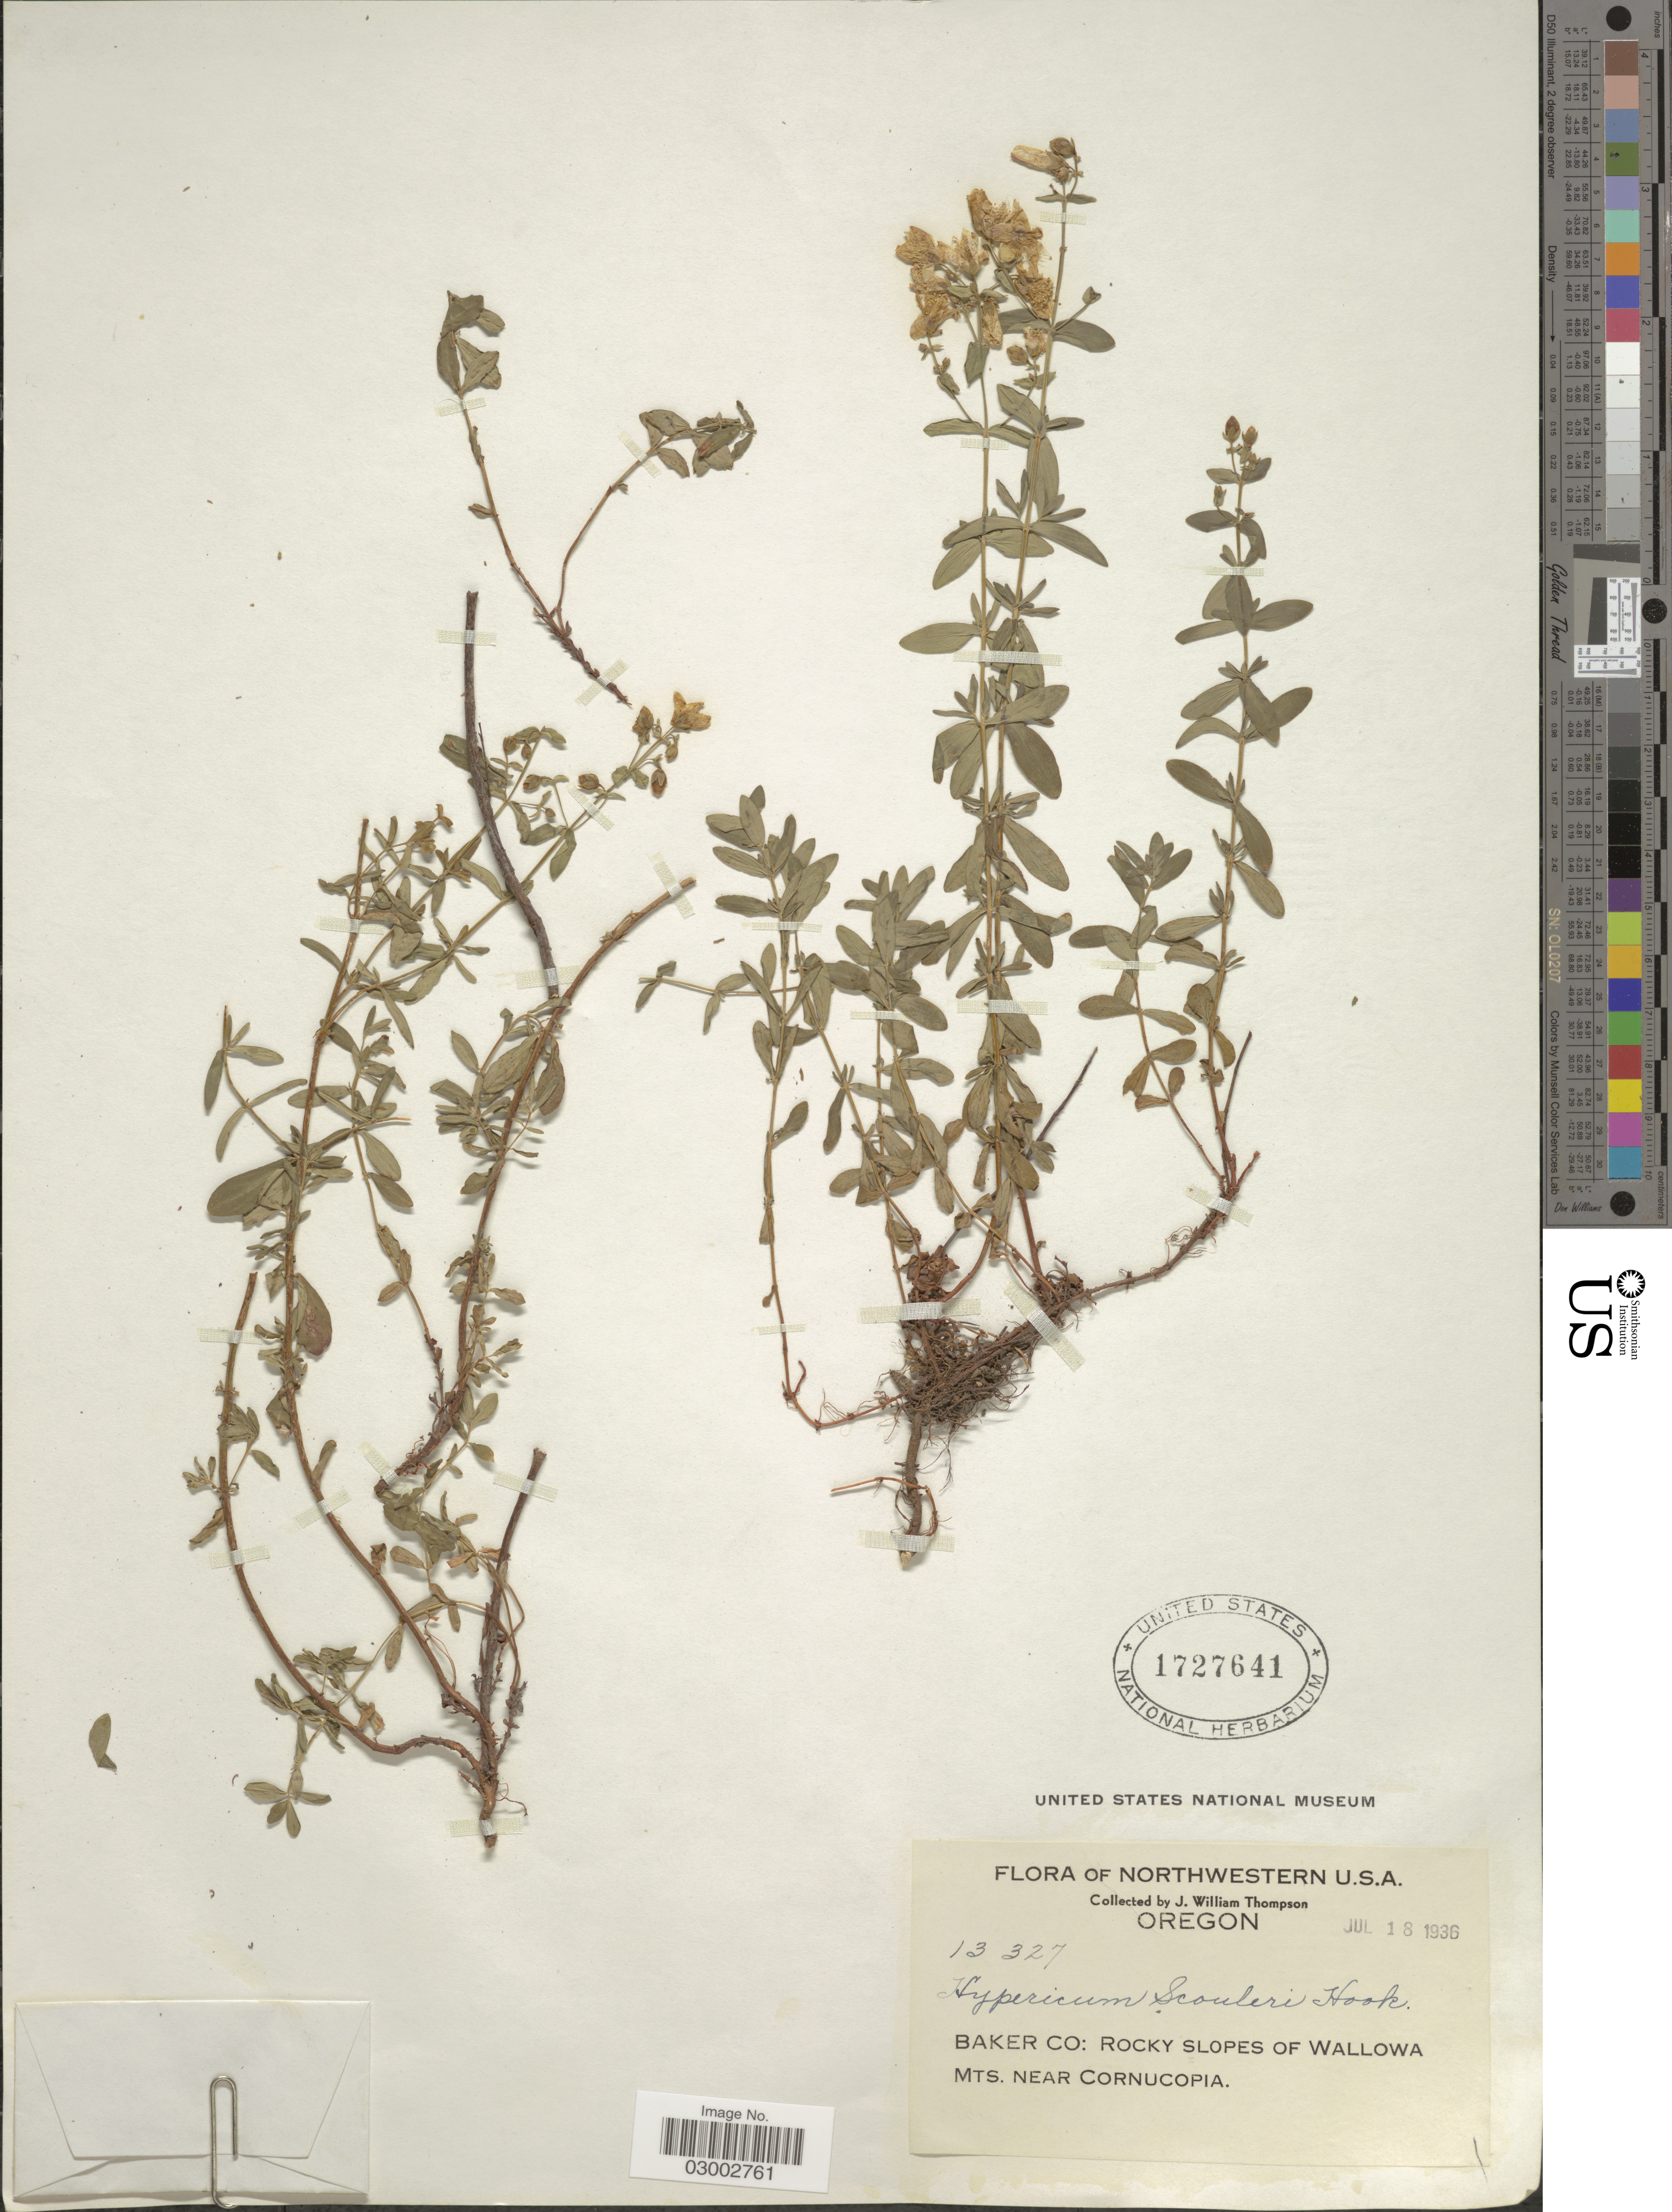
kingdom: Plantae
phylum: Tracheophyta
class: Magnoliopsida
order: Malpighiales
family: Hypericaceae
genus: Hypericum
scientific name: Hypericum scouleri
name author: Hook.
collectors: J. W. Thompson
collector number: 13327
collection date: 1936-07-18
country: United States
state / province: Oregon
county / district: Baker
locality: Northwestern U.S.A. Baker Co: Rocky slopes of Wallowa Mts. near Cornucopia.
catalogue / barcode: US 1727641